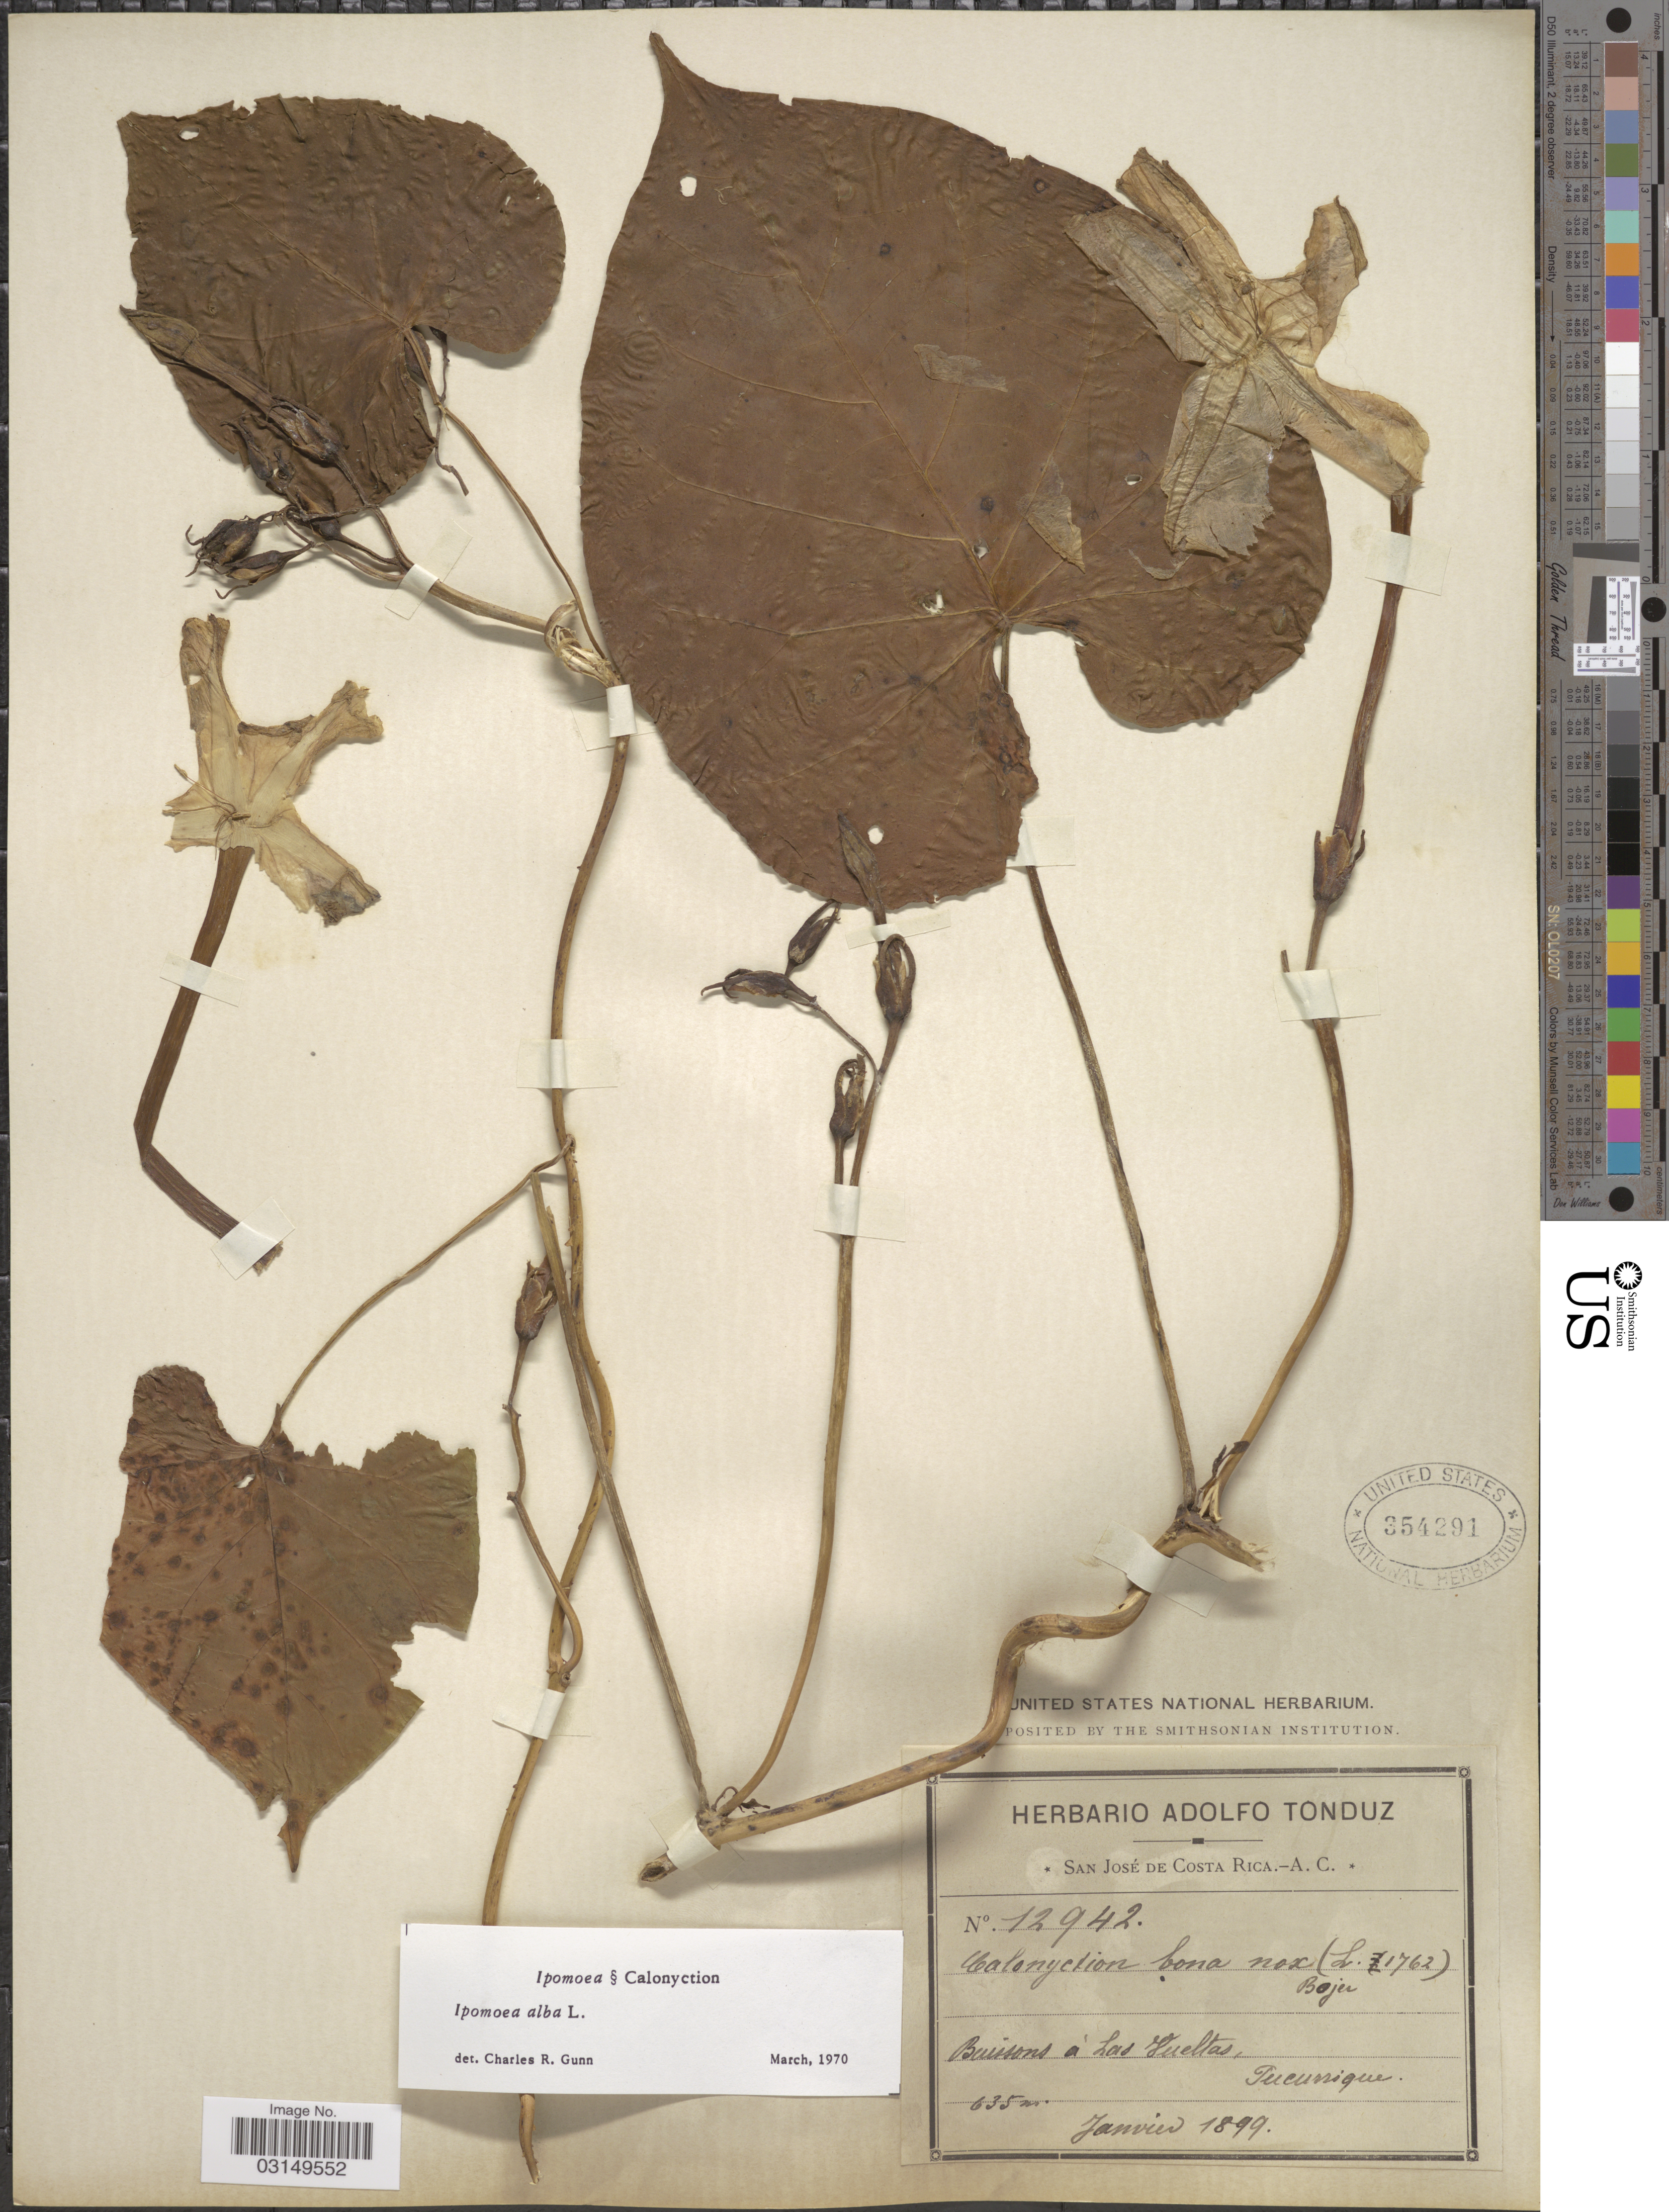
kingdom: Plantae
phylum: Tracheophyta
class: Magnoliopsida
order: Solanales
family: Convolvulaceae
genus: Ipomoea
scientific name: Ipomoea alba L.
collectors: ex Herb. Adolfo Tonduz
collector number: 12942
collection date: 1899-01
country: Costa Rica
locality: Buissons à Las Vueltas, Tucurrique.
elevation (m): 635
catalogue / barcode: US 354291